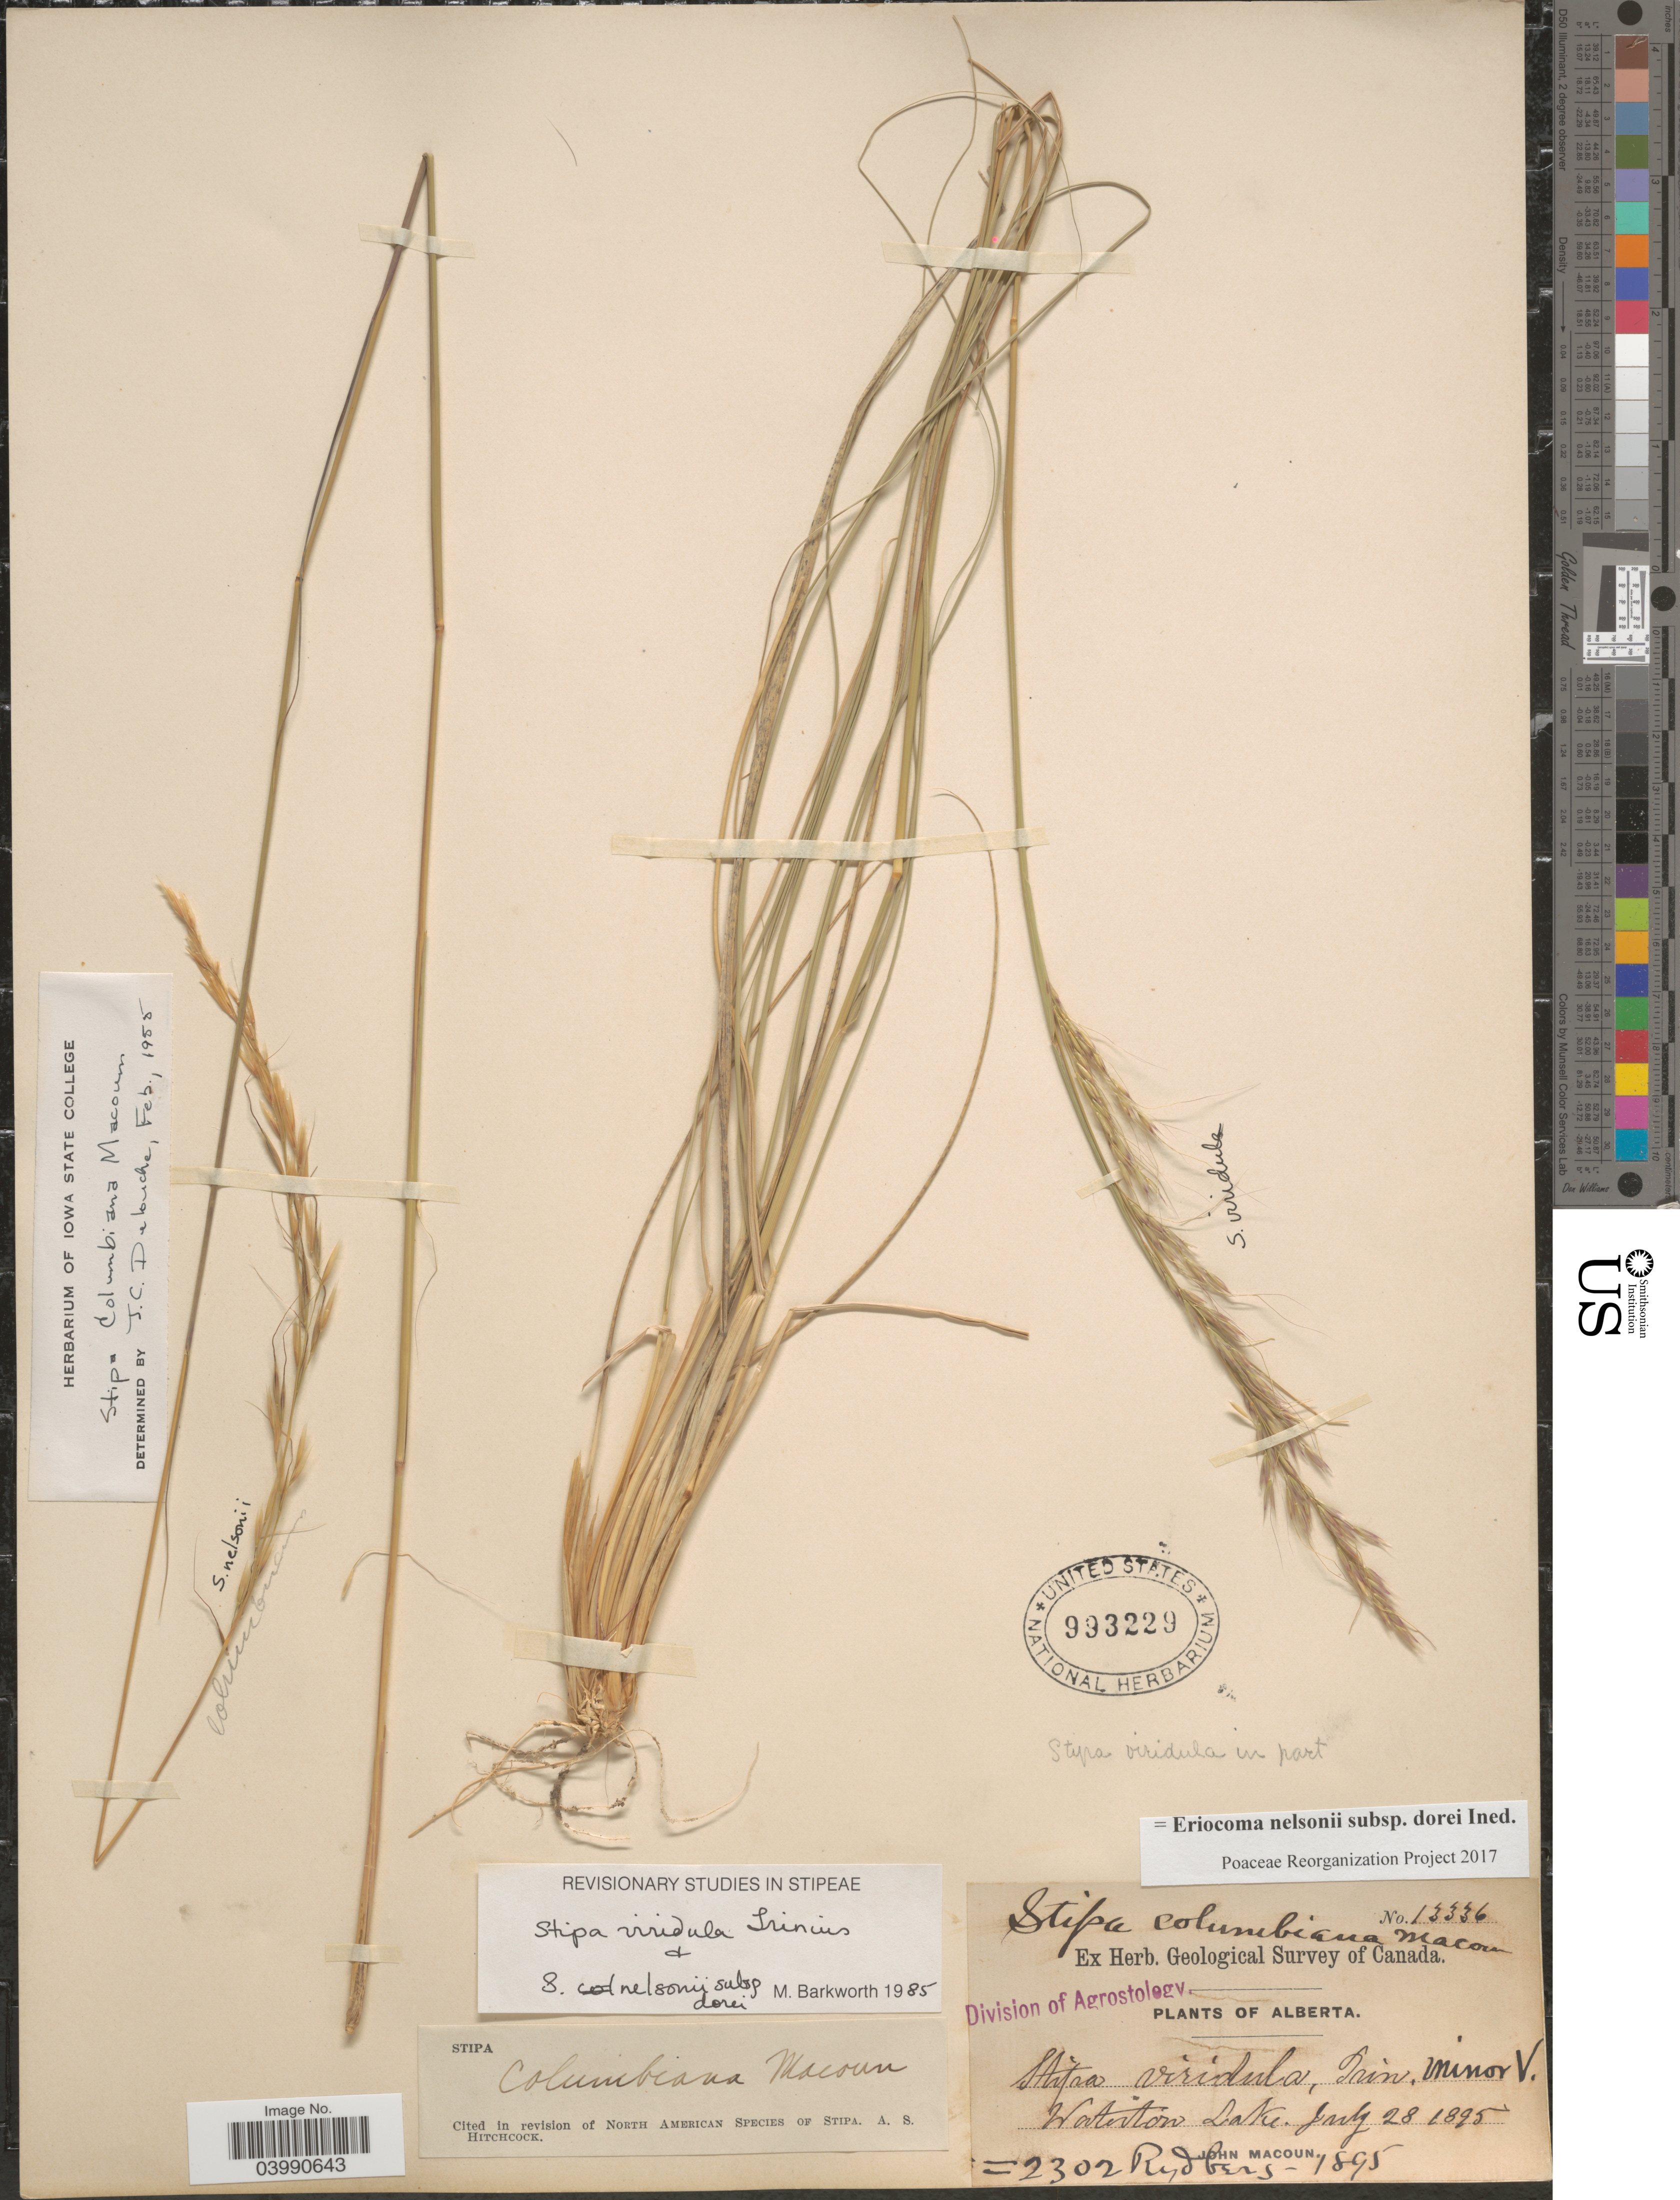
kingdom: Plantae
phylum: Tracheophyta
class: Liliopsida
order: Poales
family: Poaceae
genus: Eriocoma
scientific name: Eriocoma nelsonii subsp. dorei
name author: (Barkworth & J. Maze) Romasch.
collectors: P. Rydberg & J. Macoun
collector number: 13336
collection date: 1895-07-28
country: Canada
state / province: Alberta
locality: Waterton Lake.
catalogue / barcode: US 993229